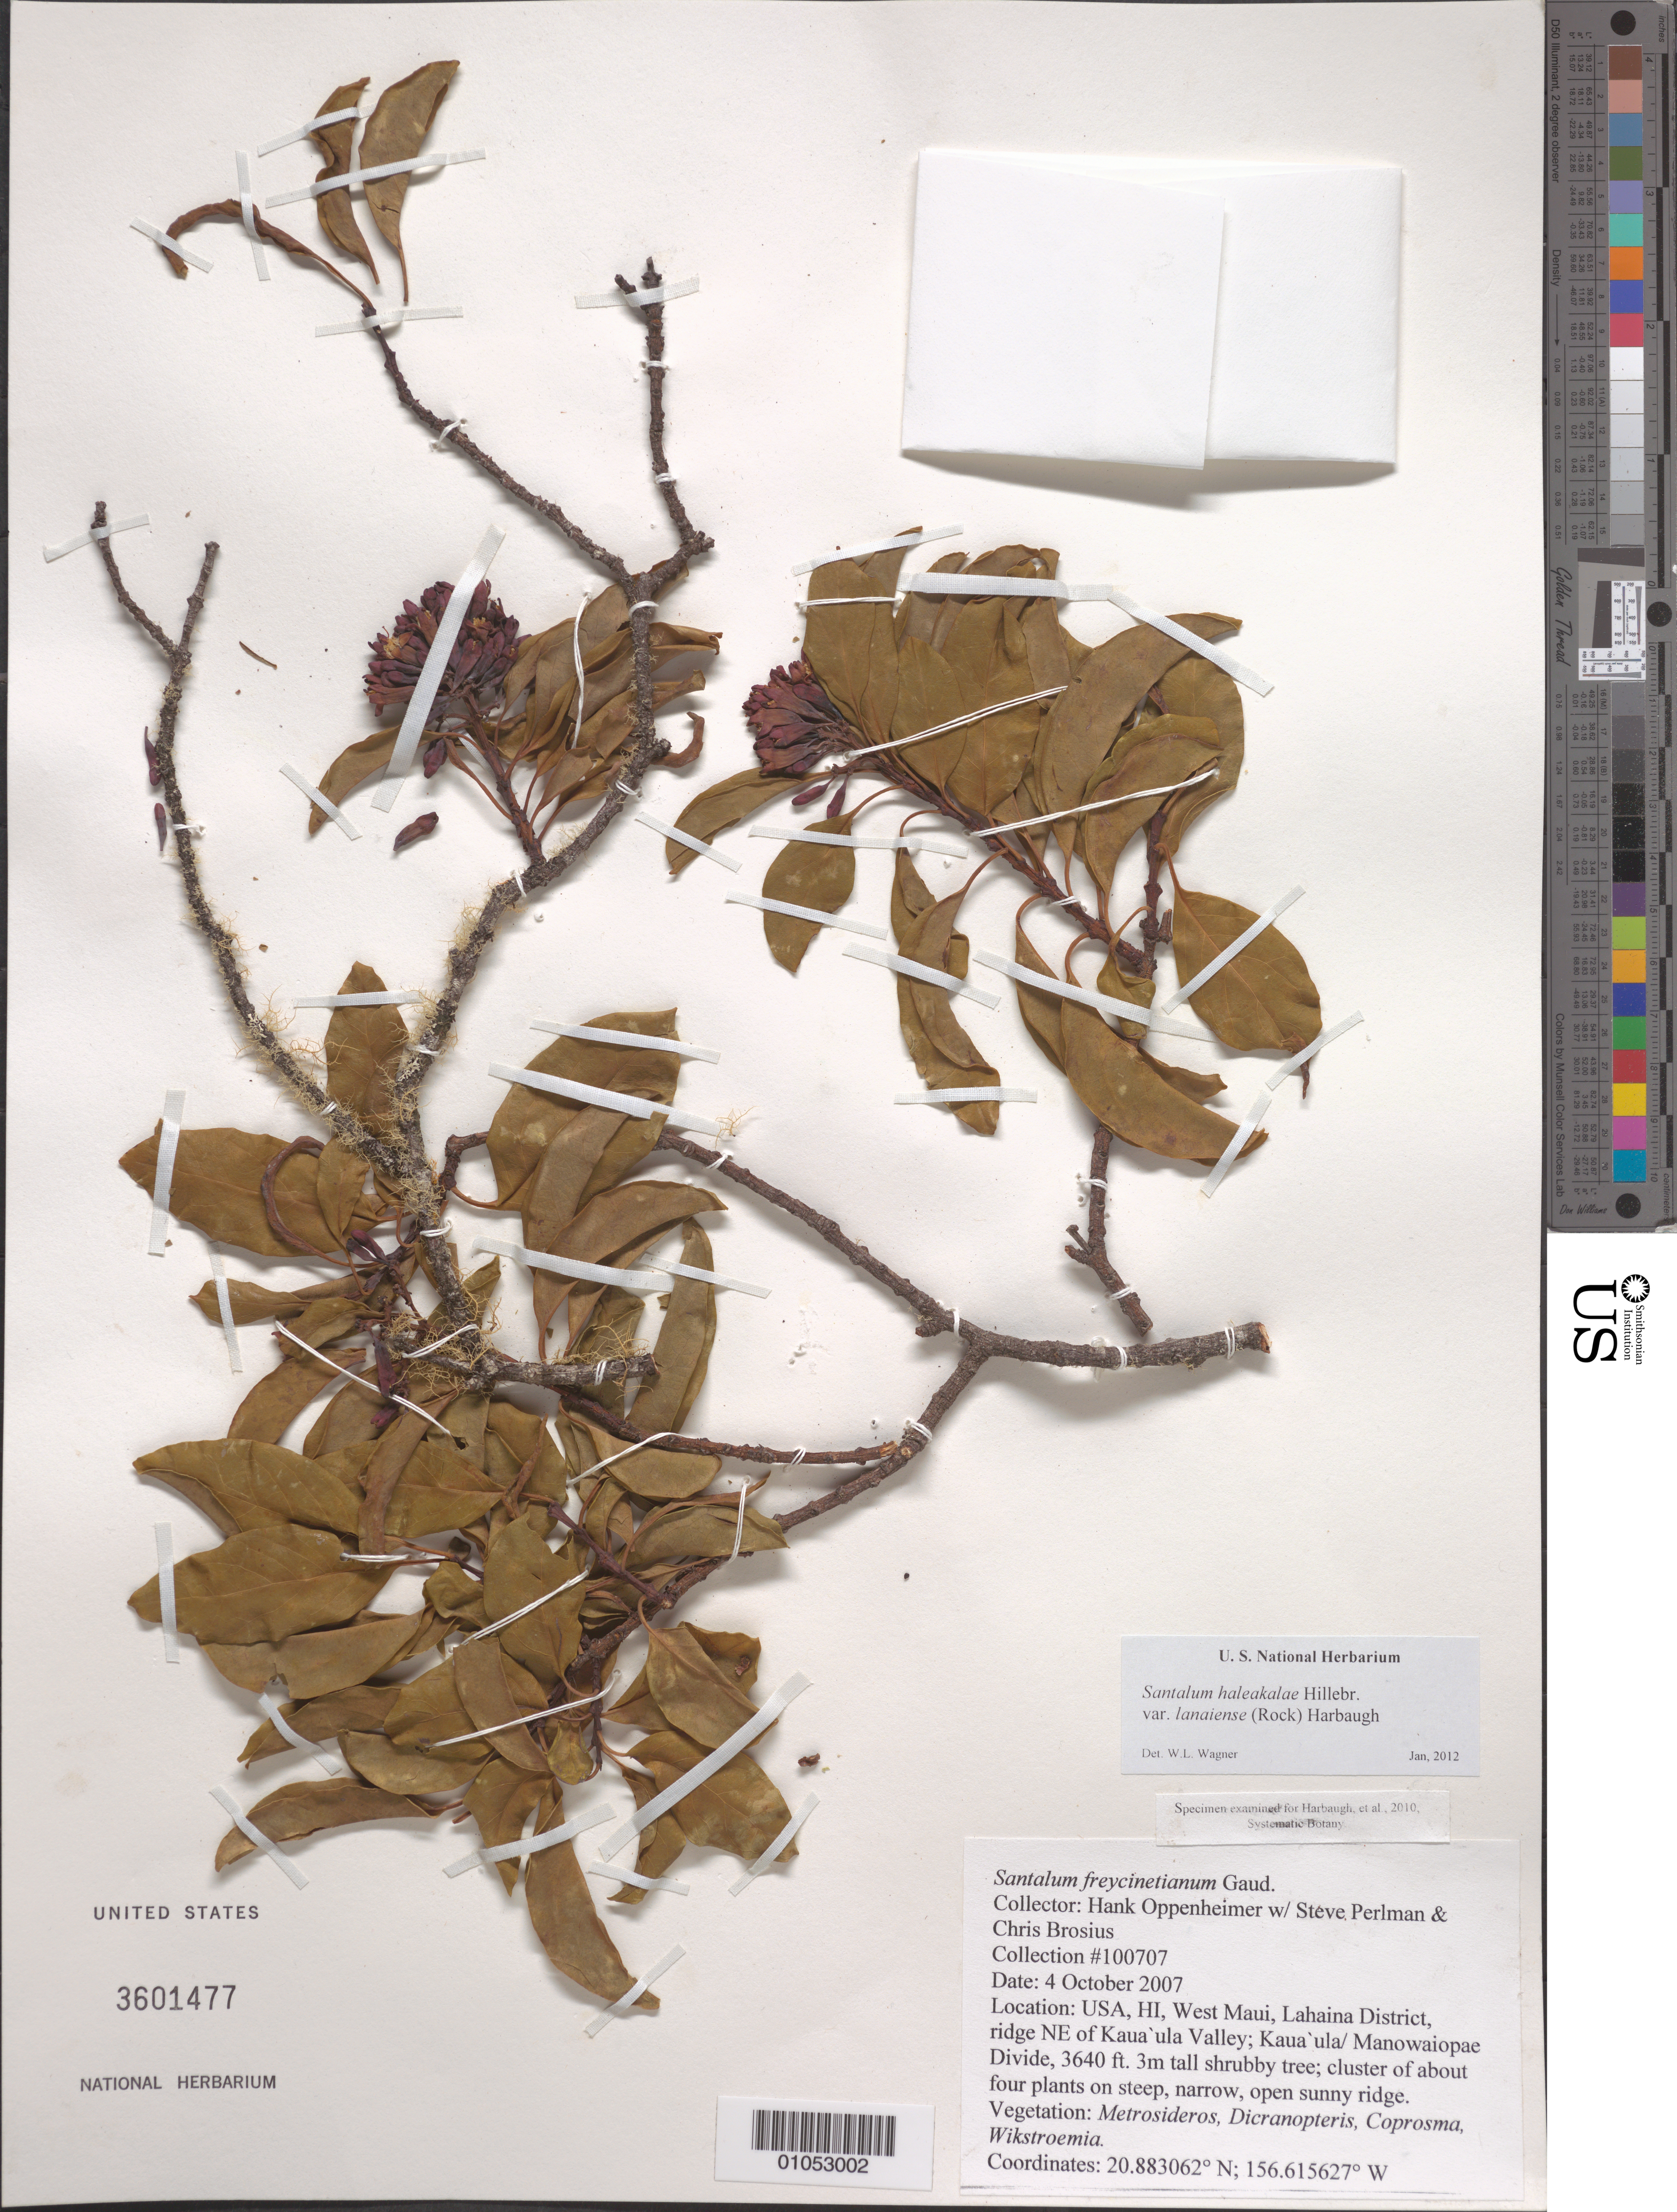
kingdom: Plantae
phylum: Tracheophyta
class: Magnoliopsida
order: Santalales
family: Santalaceae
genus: Santalum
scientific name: Santalum haleakalae var. lanaiense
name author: (Rock) Harbaugh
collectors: H. L. Oppenheimer, S. P. Perlman & C. Brosius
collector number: H100707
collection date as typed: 4 Oct 2007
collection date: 2007-10-04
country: United States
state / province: Hawaii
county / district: Maui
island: Maui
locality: West Maui, Lahaina district, ridge NE of Kauaula Valley, Kauaula/Manowaiopae Divide.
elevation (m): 1109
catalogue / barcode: US 3601477